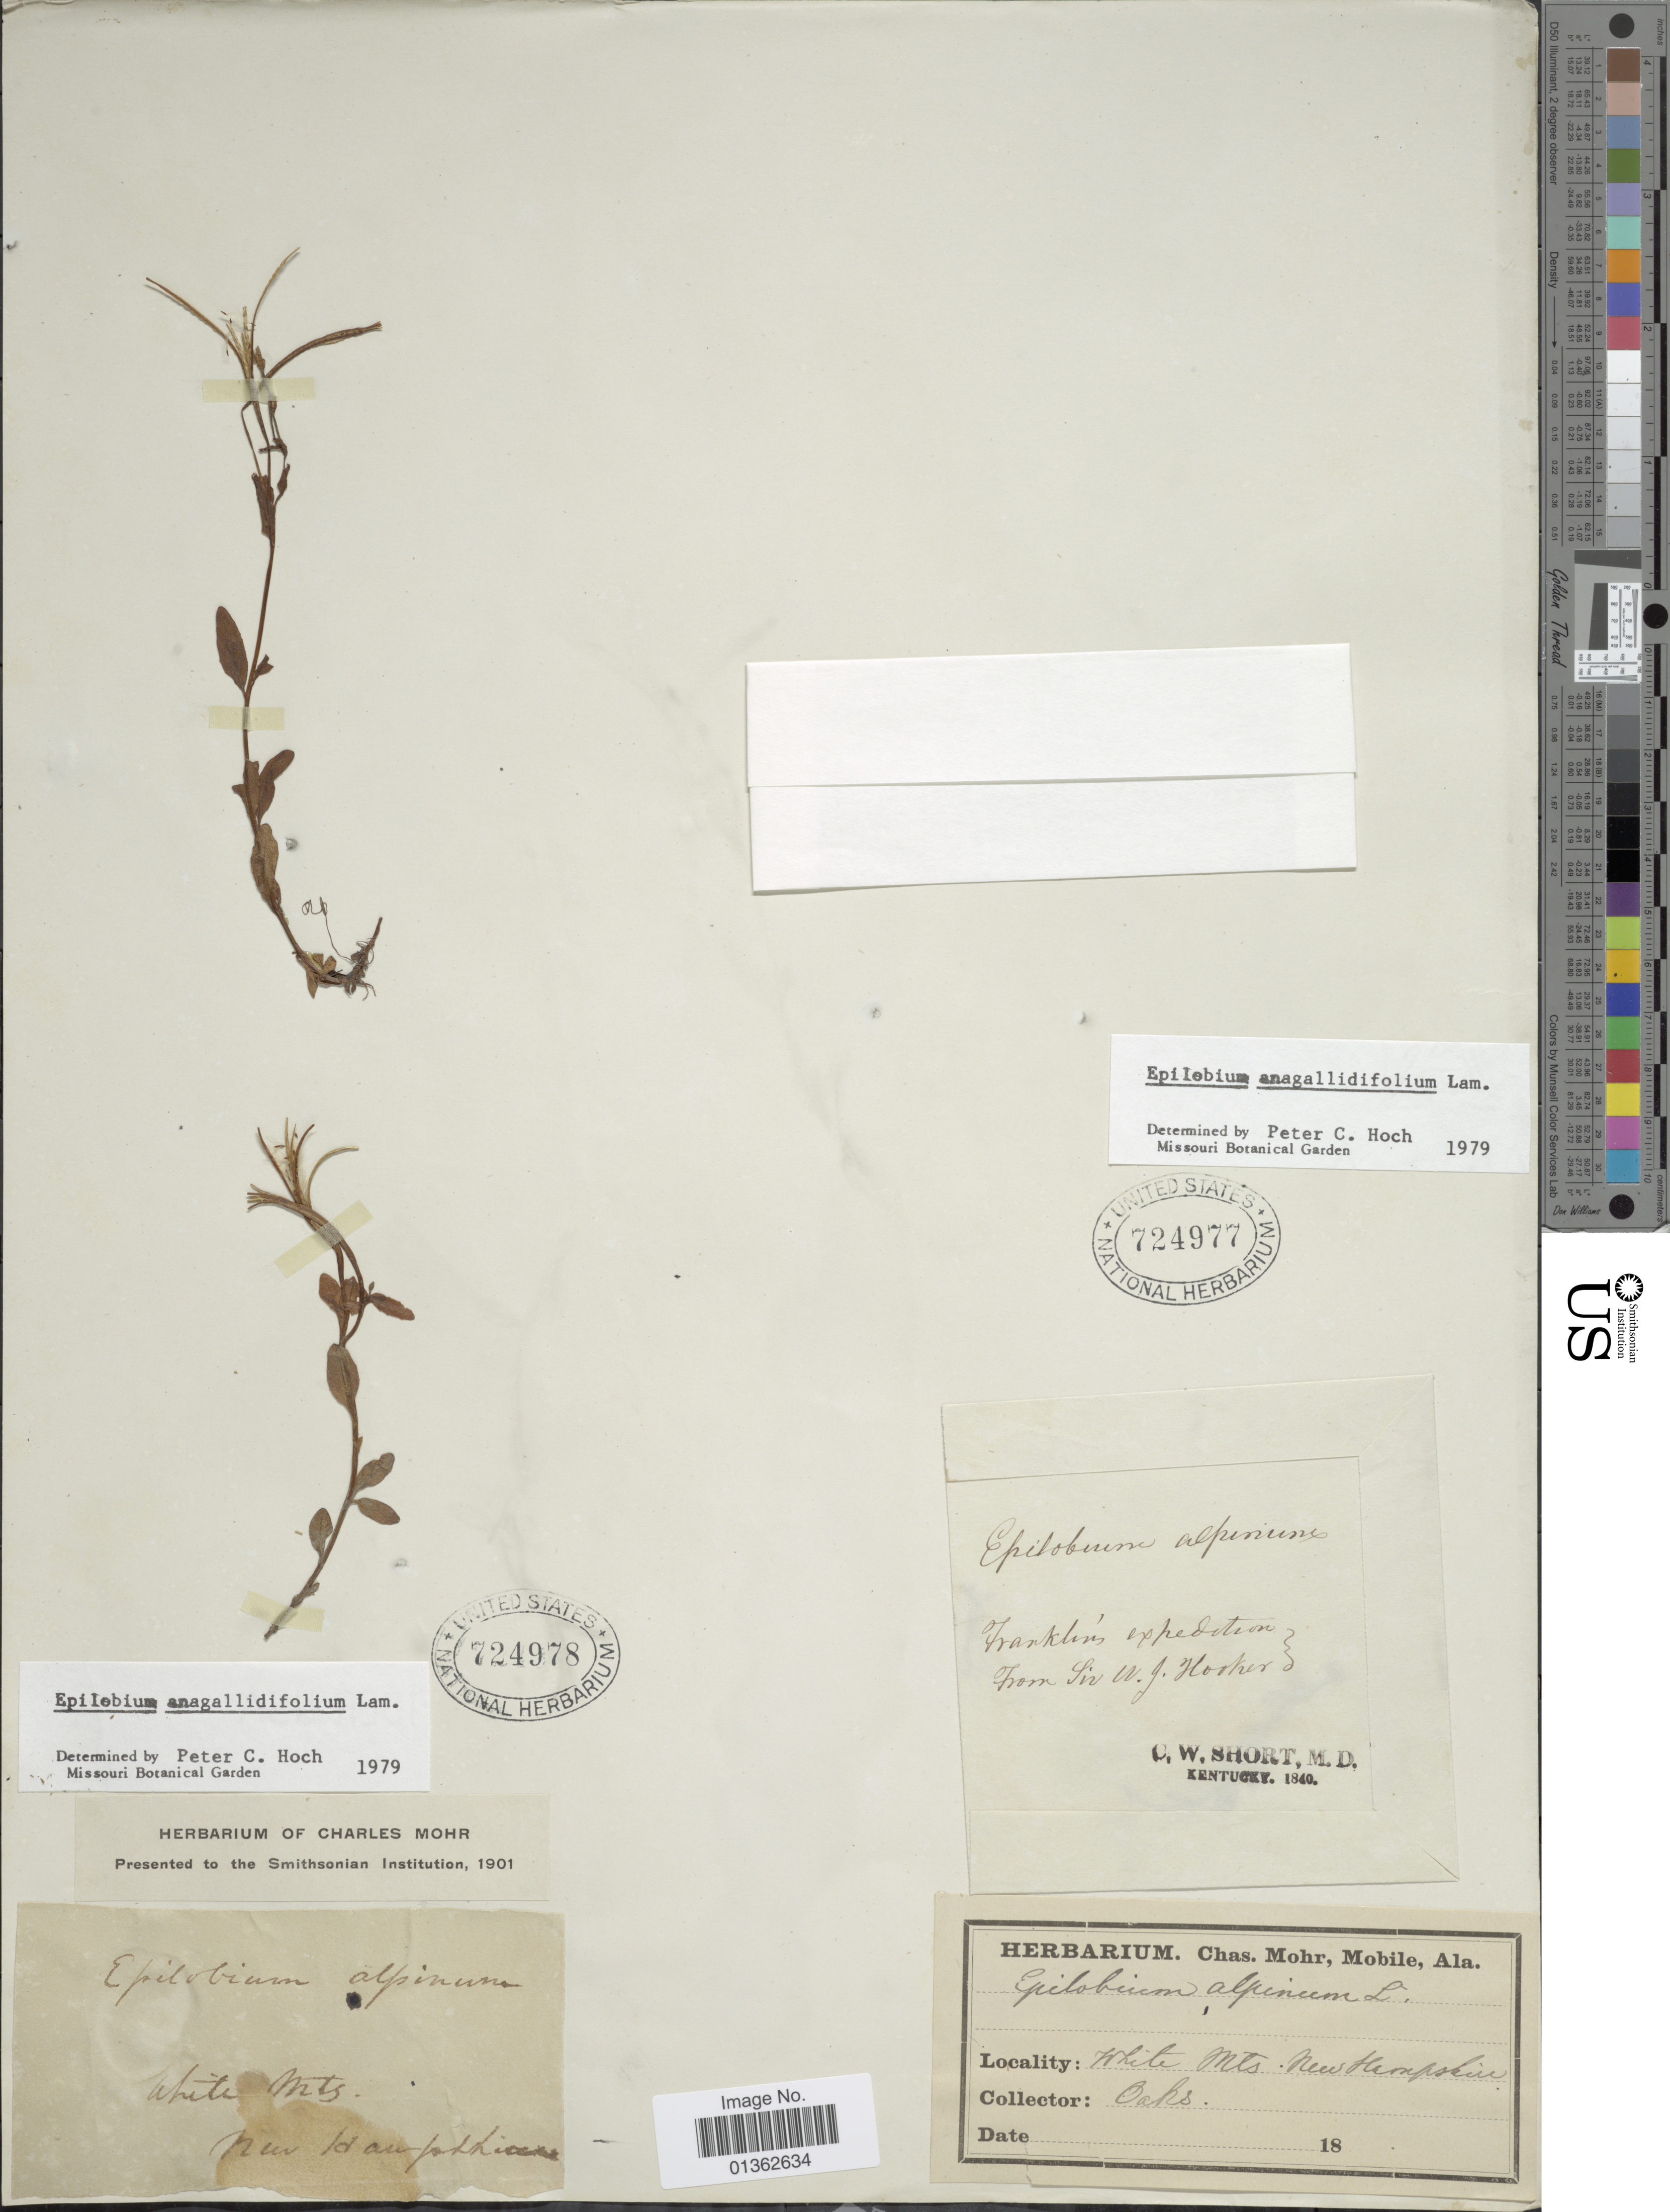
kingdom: Plantae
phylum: Tracheophyta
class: Magnoliopsida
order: Myrtales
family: Onagraceae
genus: Epilobium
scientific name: Epilobium anagallidifolium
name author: Lam.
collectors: C. W. Short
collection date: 1840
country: United States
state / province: New Hampshire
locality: White Mts.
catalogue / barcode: US 724977